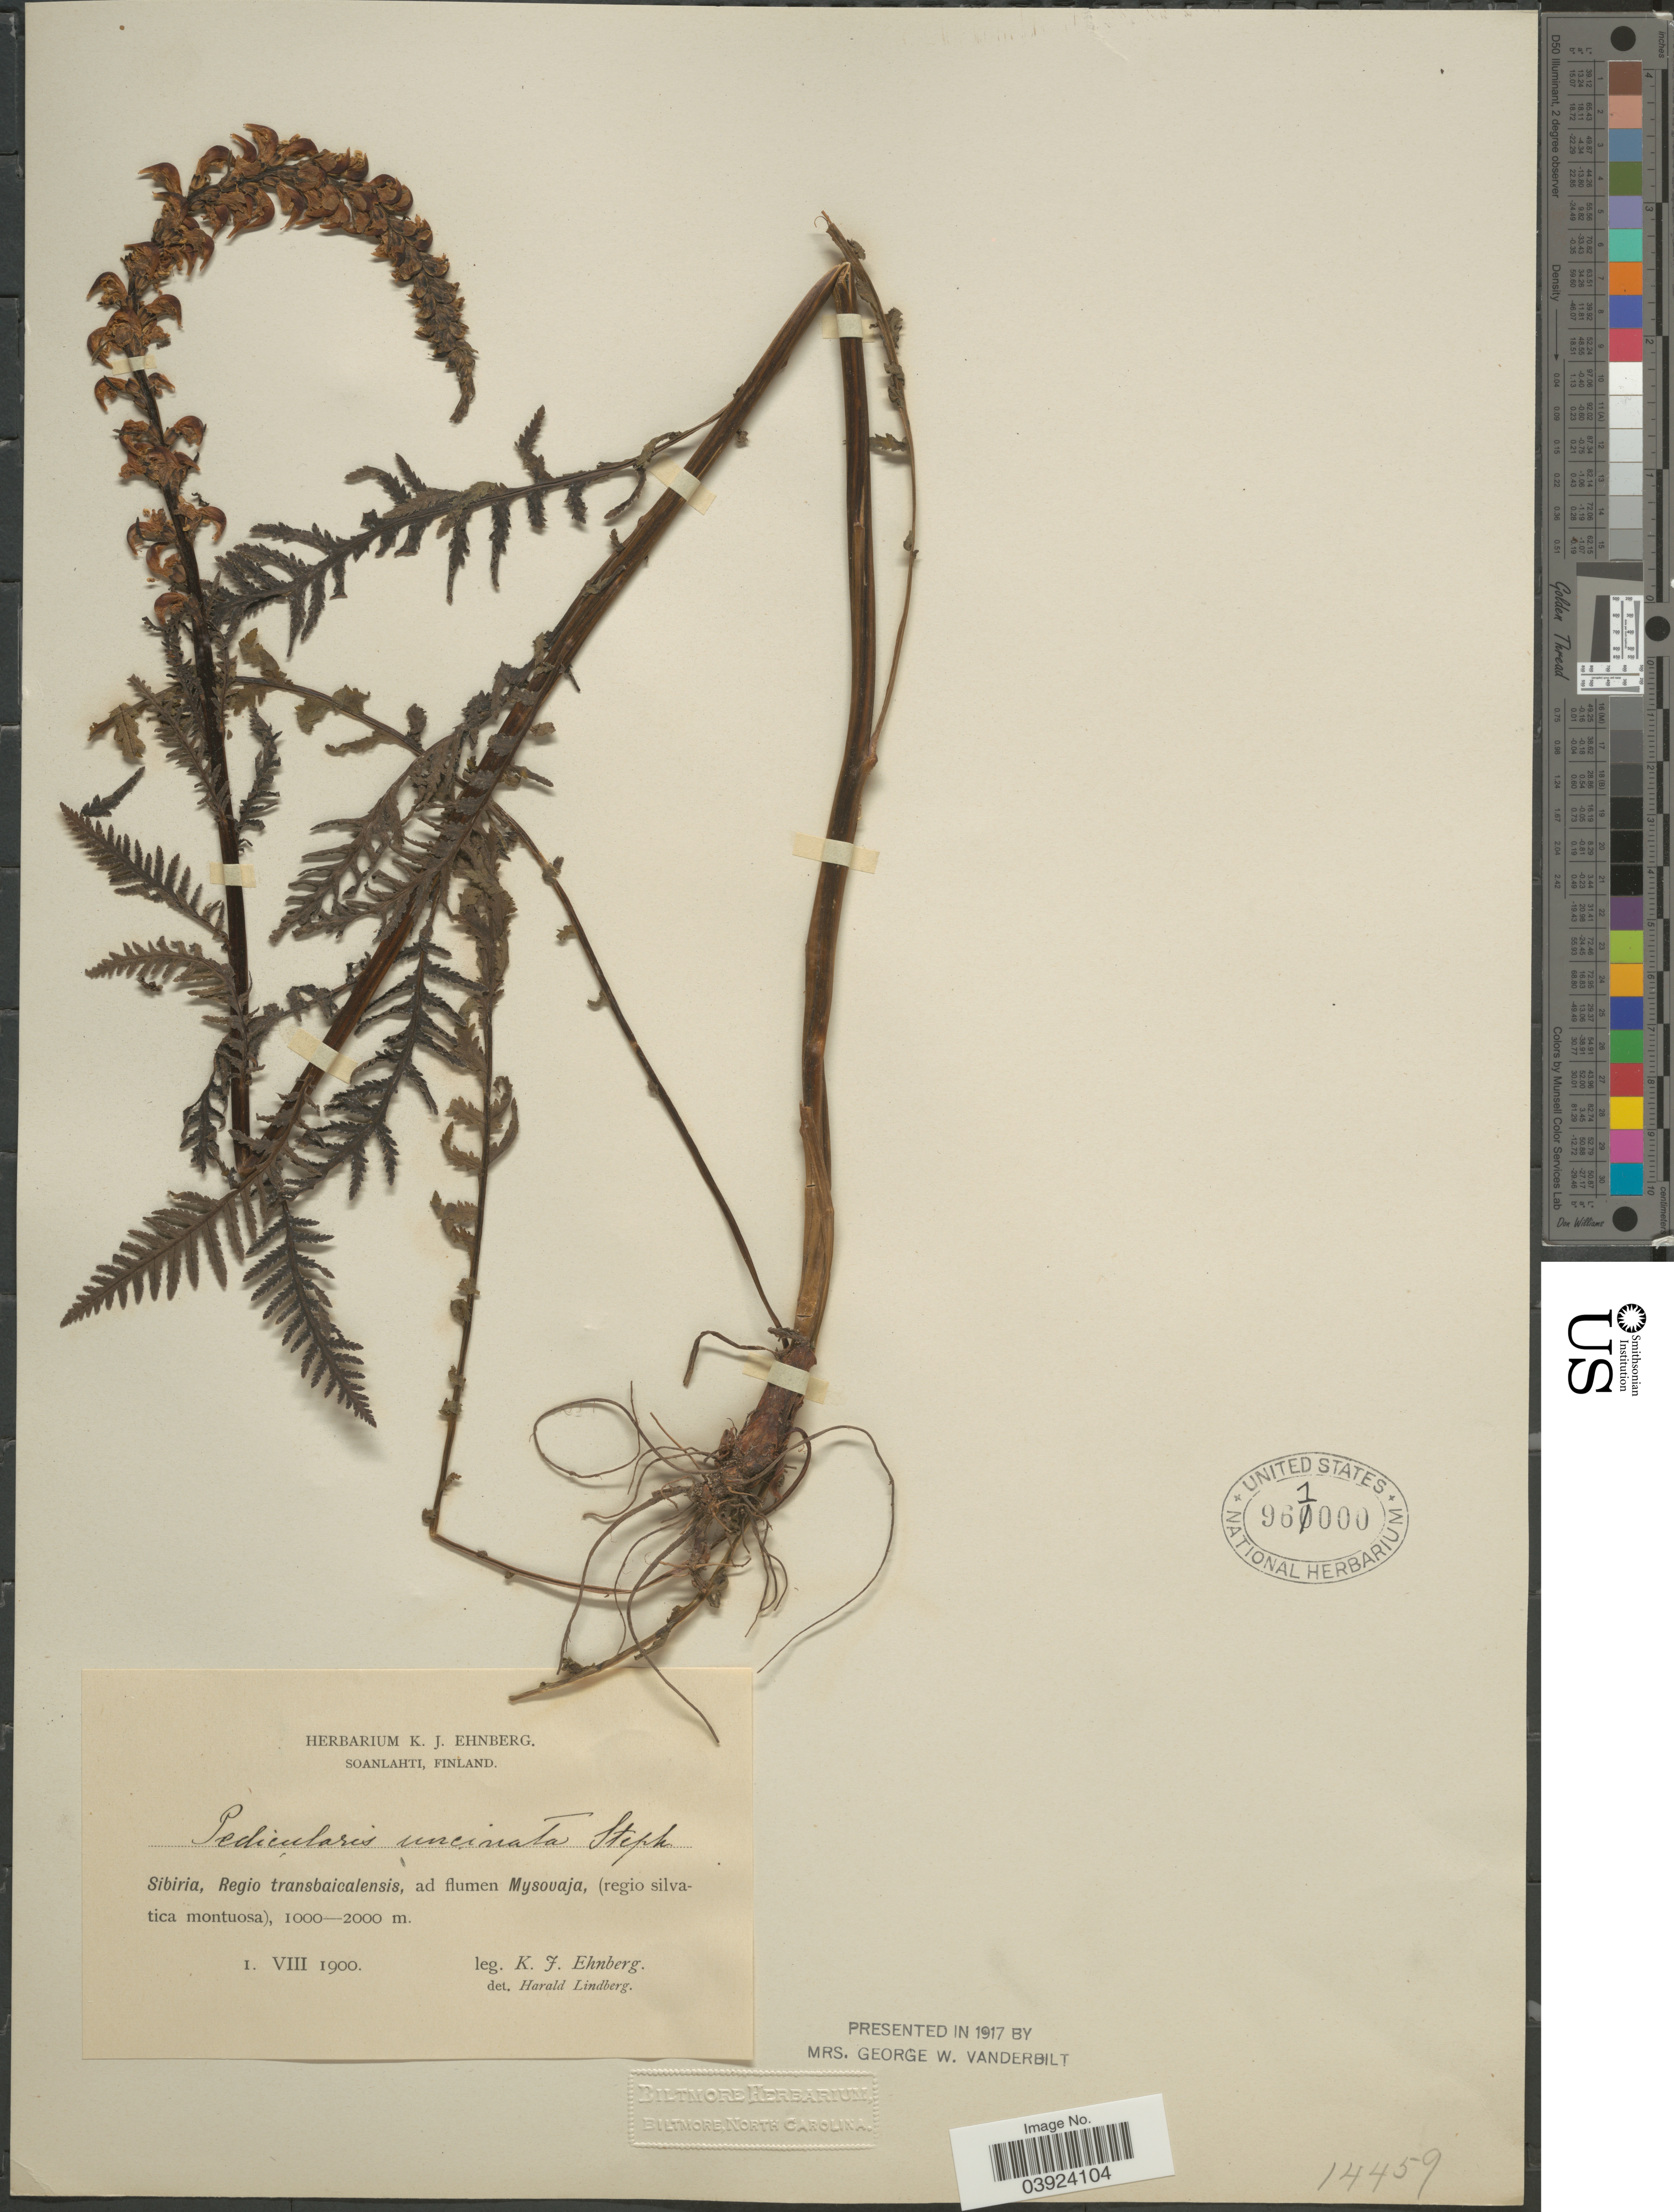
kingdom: Plantae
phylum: Tracheophyta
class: Magnoliopsida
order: Lamiales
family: Orobanchaceae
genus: Pedicularis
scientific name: Pedicularis uncinata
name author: Steph.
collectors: K. Ehnberg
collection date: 1900-08-01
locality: Sibiria, Regio transbaicalensis, ad flumen Mysovaja, (regio Silvatica montuosa).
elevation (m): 1000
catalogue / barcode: US 961000